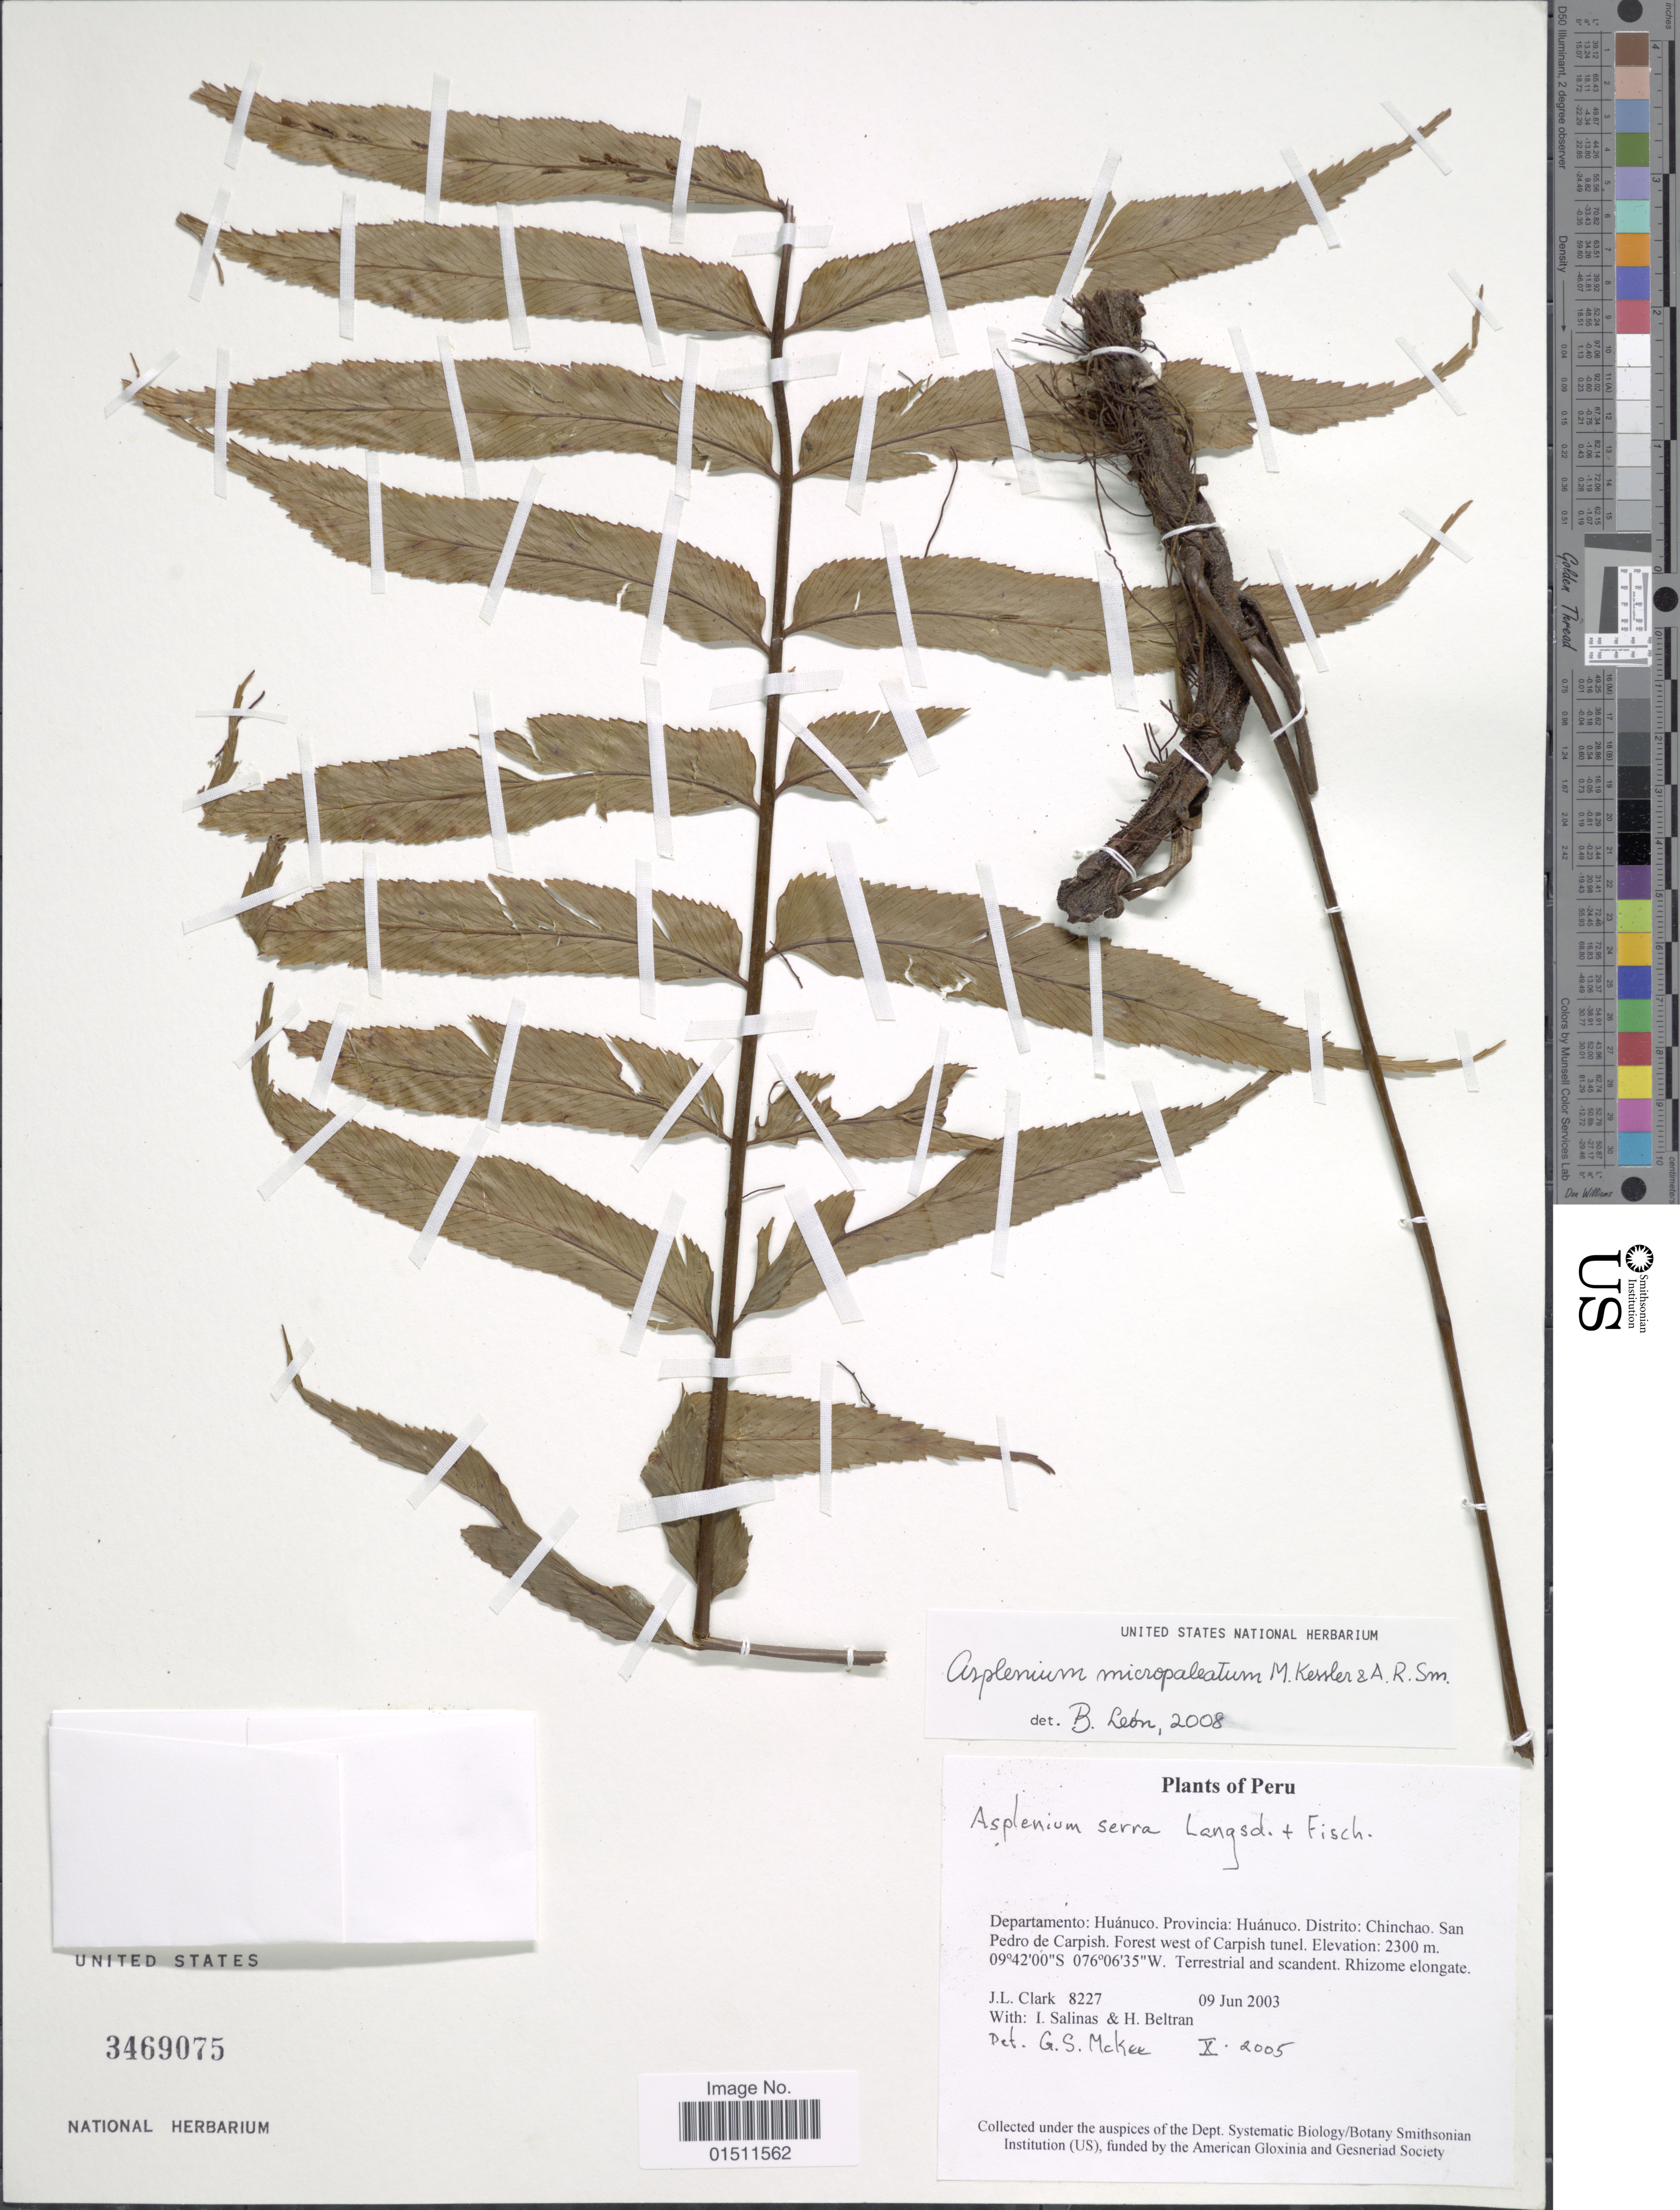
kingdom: Plantae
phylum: Tracheophyta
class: Polypodiopsida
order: Polypodiales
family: Aspleniaceae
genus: Asplenium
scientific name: Asplenium micropaleatum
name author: M. Kessler & A.R. Sm.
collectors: J. L. Clark, I. Salinas & H. Beltran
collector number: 8227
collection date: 2003-06-09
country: Peru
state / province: Huánuco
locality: Departamento Huanuco, Provincia Huanuco, Distrito Chinchao, San Pedro de Carpish, forest west of Carpish tunel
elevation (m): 2300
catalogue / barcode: US 3469075